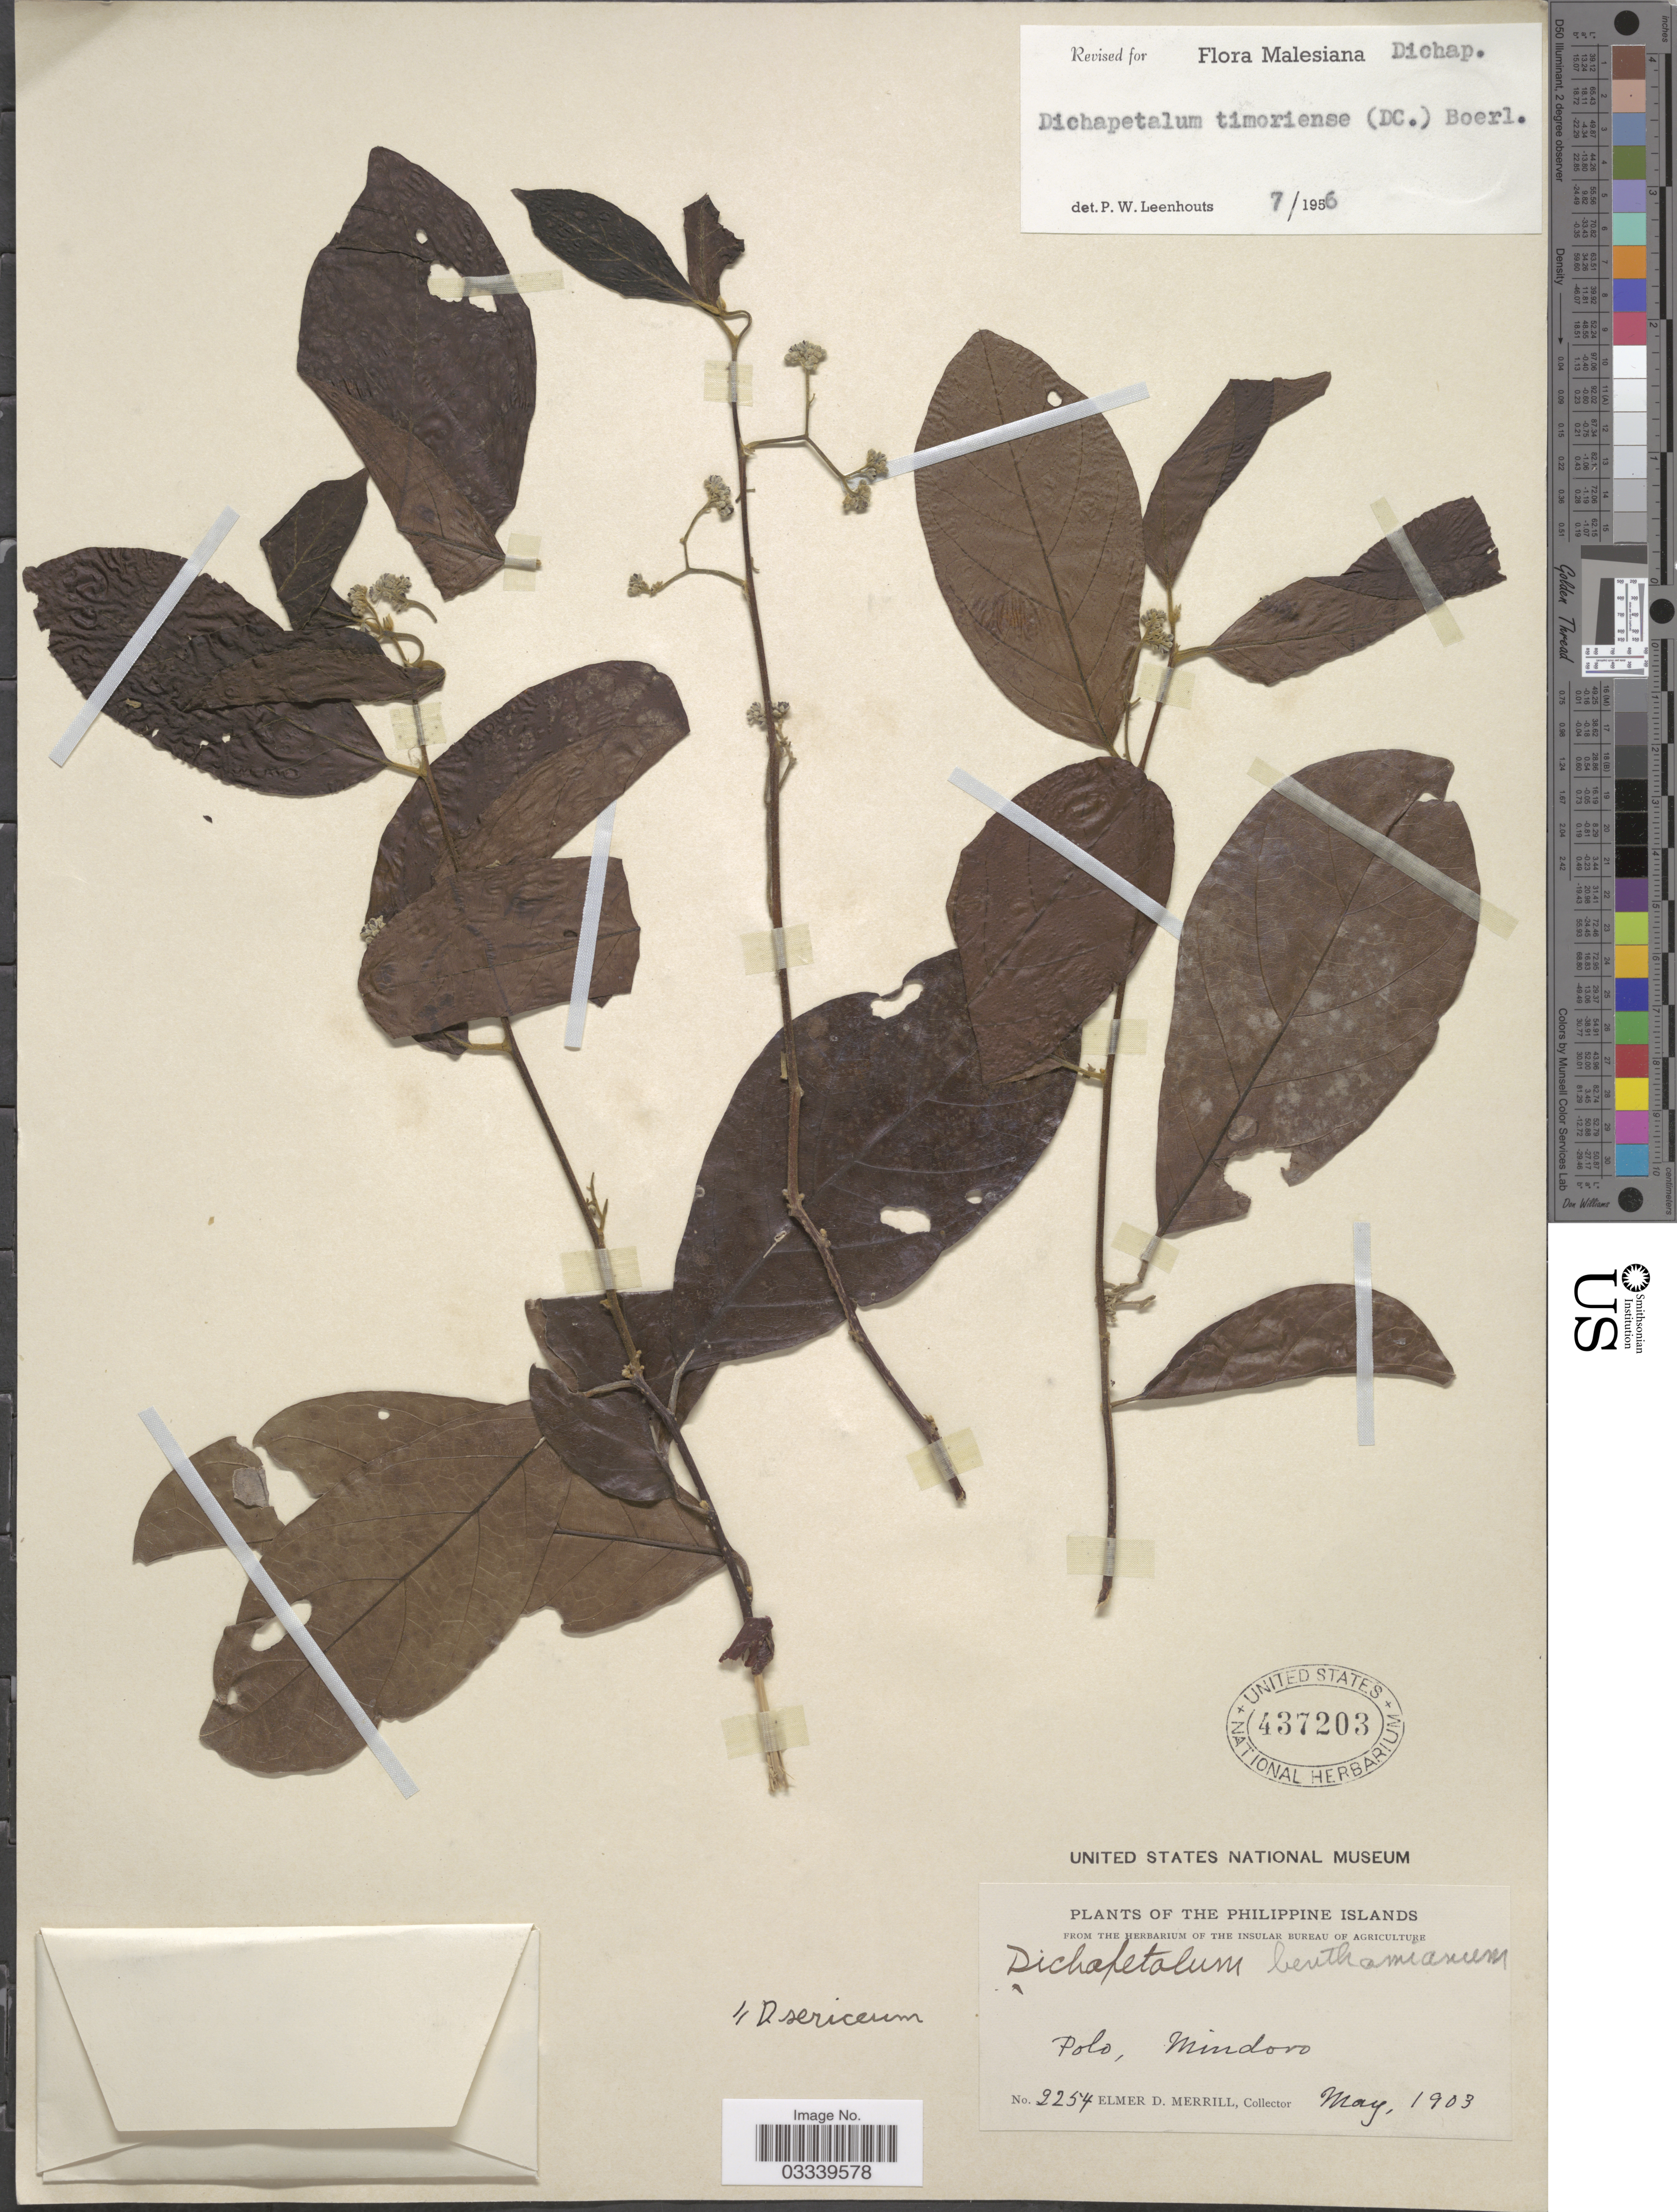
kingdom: Plantae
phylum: Tracheophyta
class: Magnoliopsida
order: Malpighiales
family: Dichapetalaceae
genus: Dichapetalum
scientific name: Dichapetalum timoriense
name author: (DC.) Boerl.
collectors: E. D. Merrill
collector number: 2254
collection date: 1903-05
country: Philippines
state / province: Mimaropa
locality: Polo, Mindoro.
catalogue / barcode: US 437203